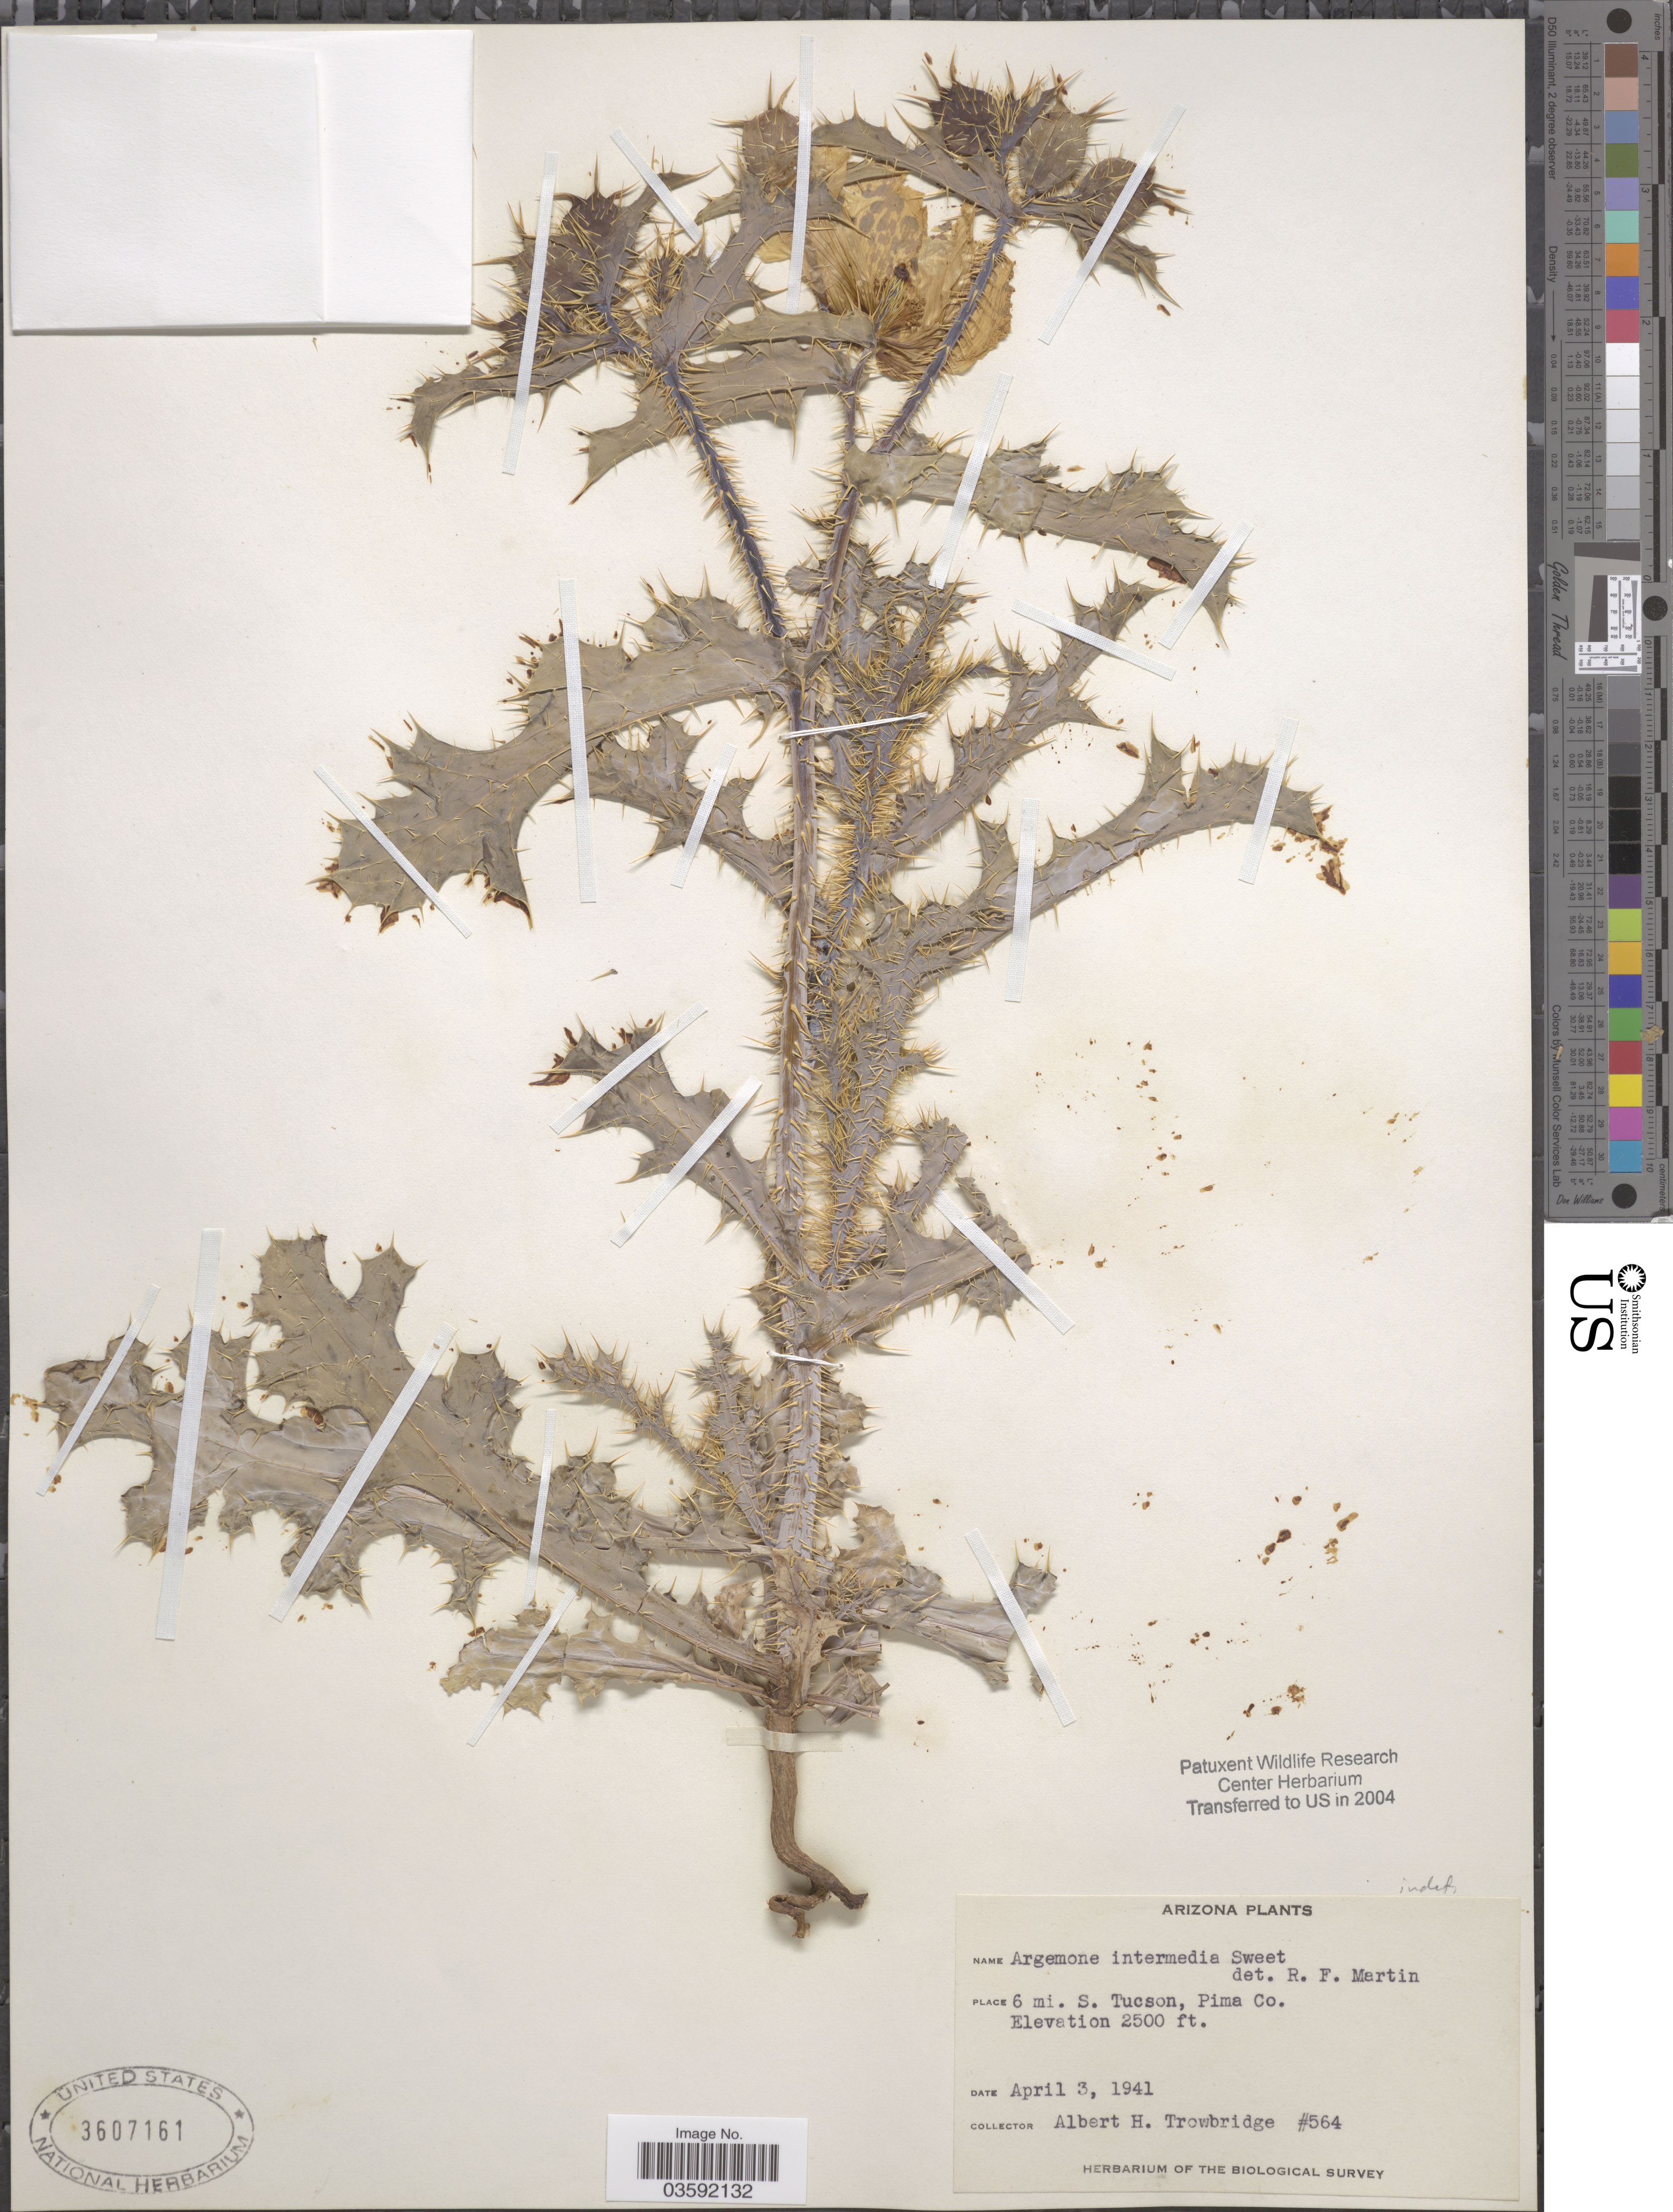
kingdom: Plantae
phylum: Tracheophyta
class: Magnoliopsida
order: Ranunculales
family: Papaveraceae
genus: Argemone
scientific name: Argemone sp.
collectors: A. H. Trowbridge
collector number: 564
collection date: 1941-04-03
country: United States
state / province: Arizona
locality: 6 mi. S. Tucson, Pima Co.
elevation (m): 762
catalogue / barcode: US 3607161